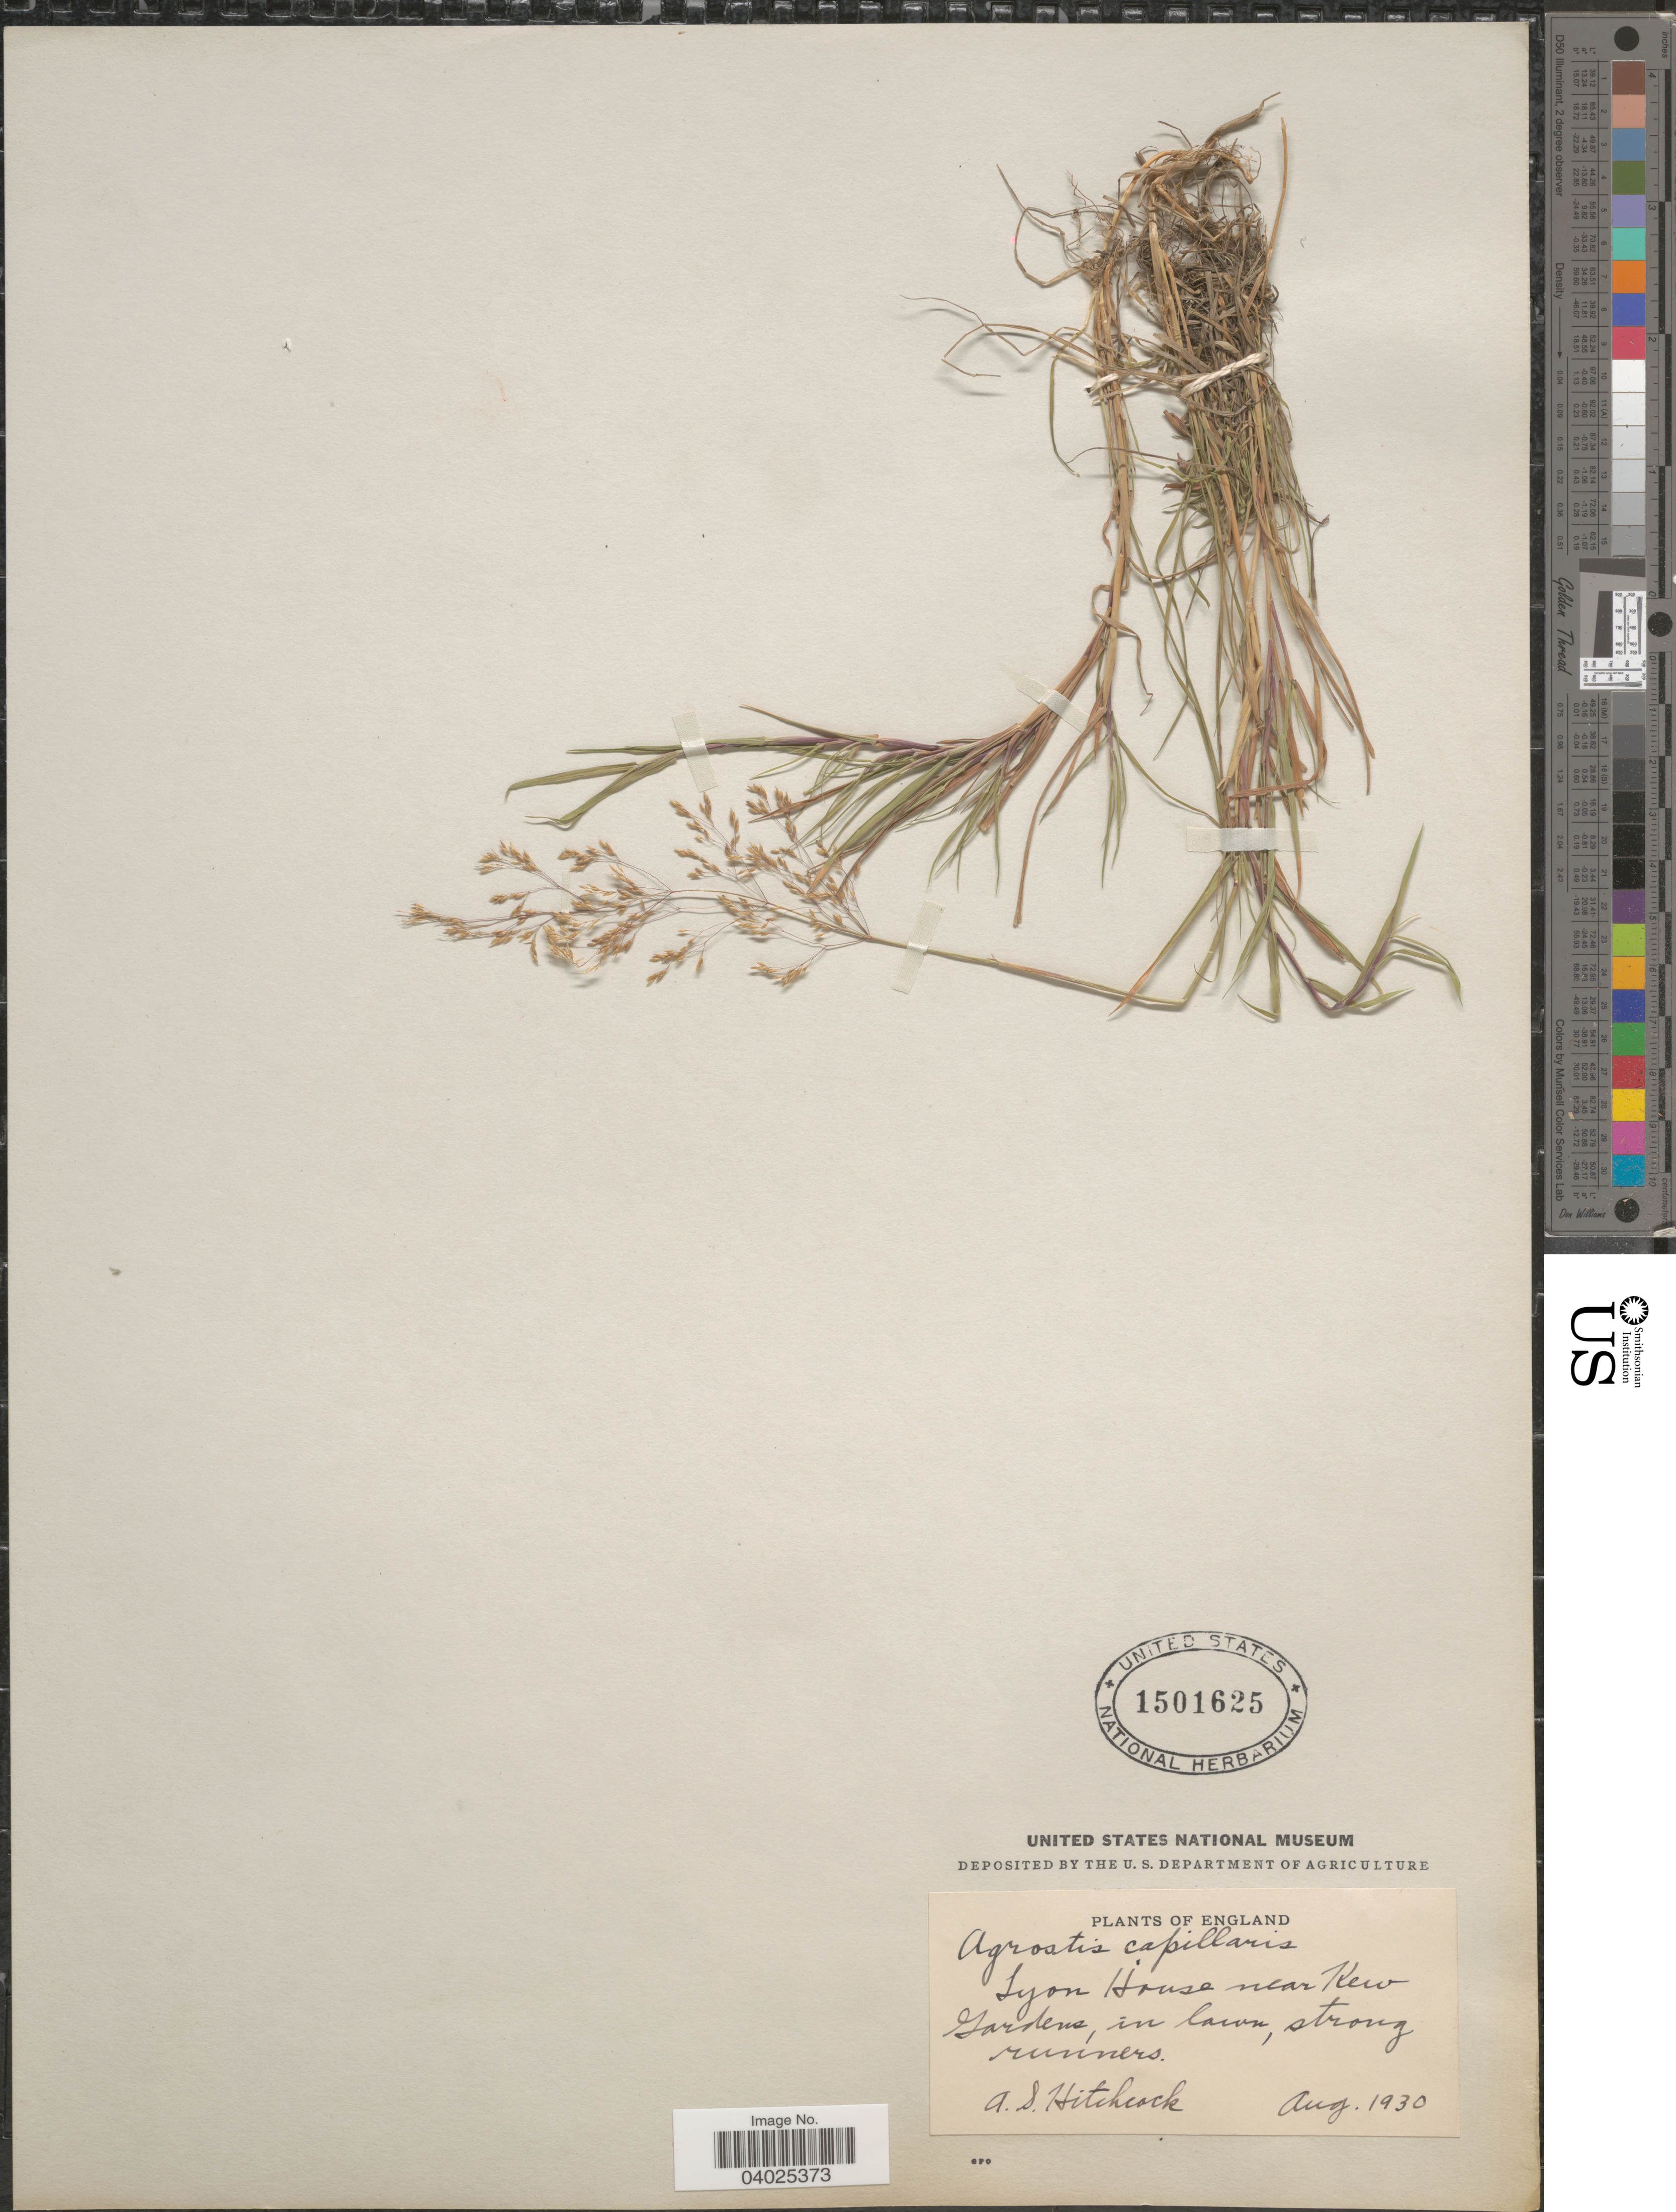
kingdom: Plantae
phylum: Tracheophyta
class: Liliopsida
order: Poales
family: Poaceae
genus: Agrostis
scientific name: Agrostis capillaris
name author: L.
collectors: A. S. Hitchcock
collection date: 1930-08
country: United Kingdom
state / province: England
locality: Lyon House near Kew Gardens, in lawn, strong runners.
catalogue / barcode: US 1501625